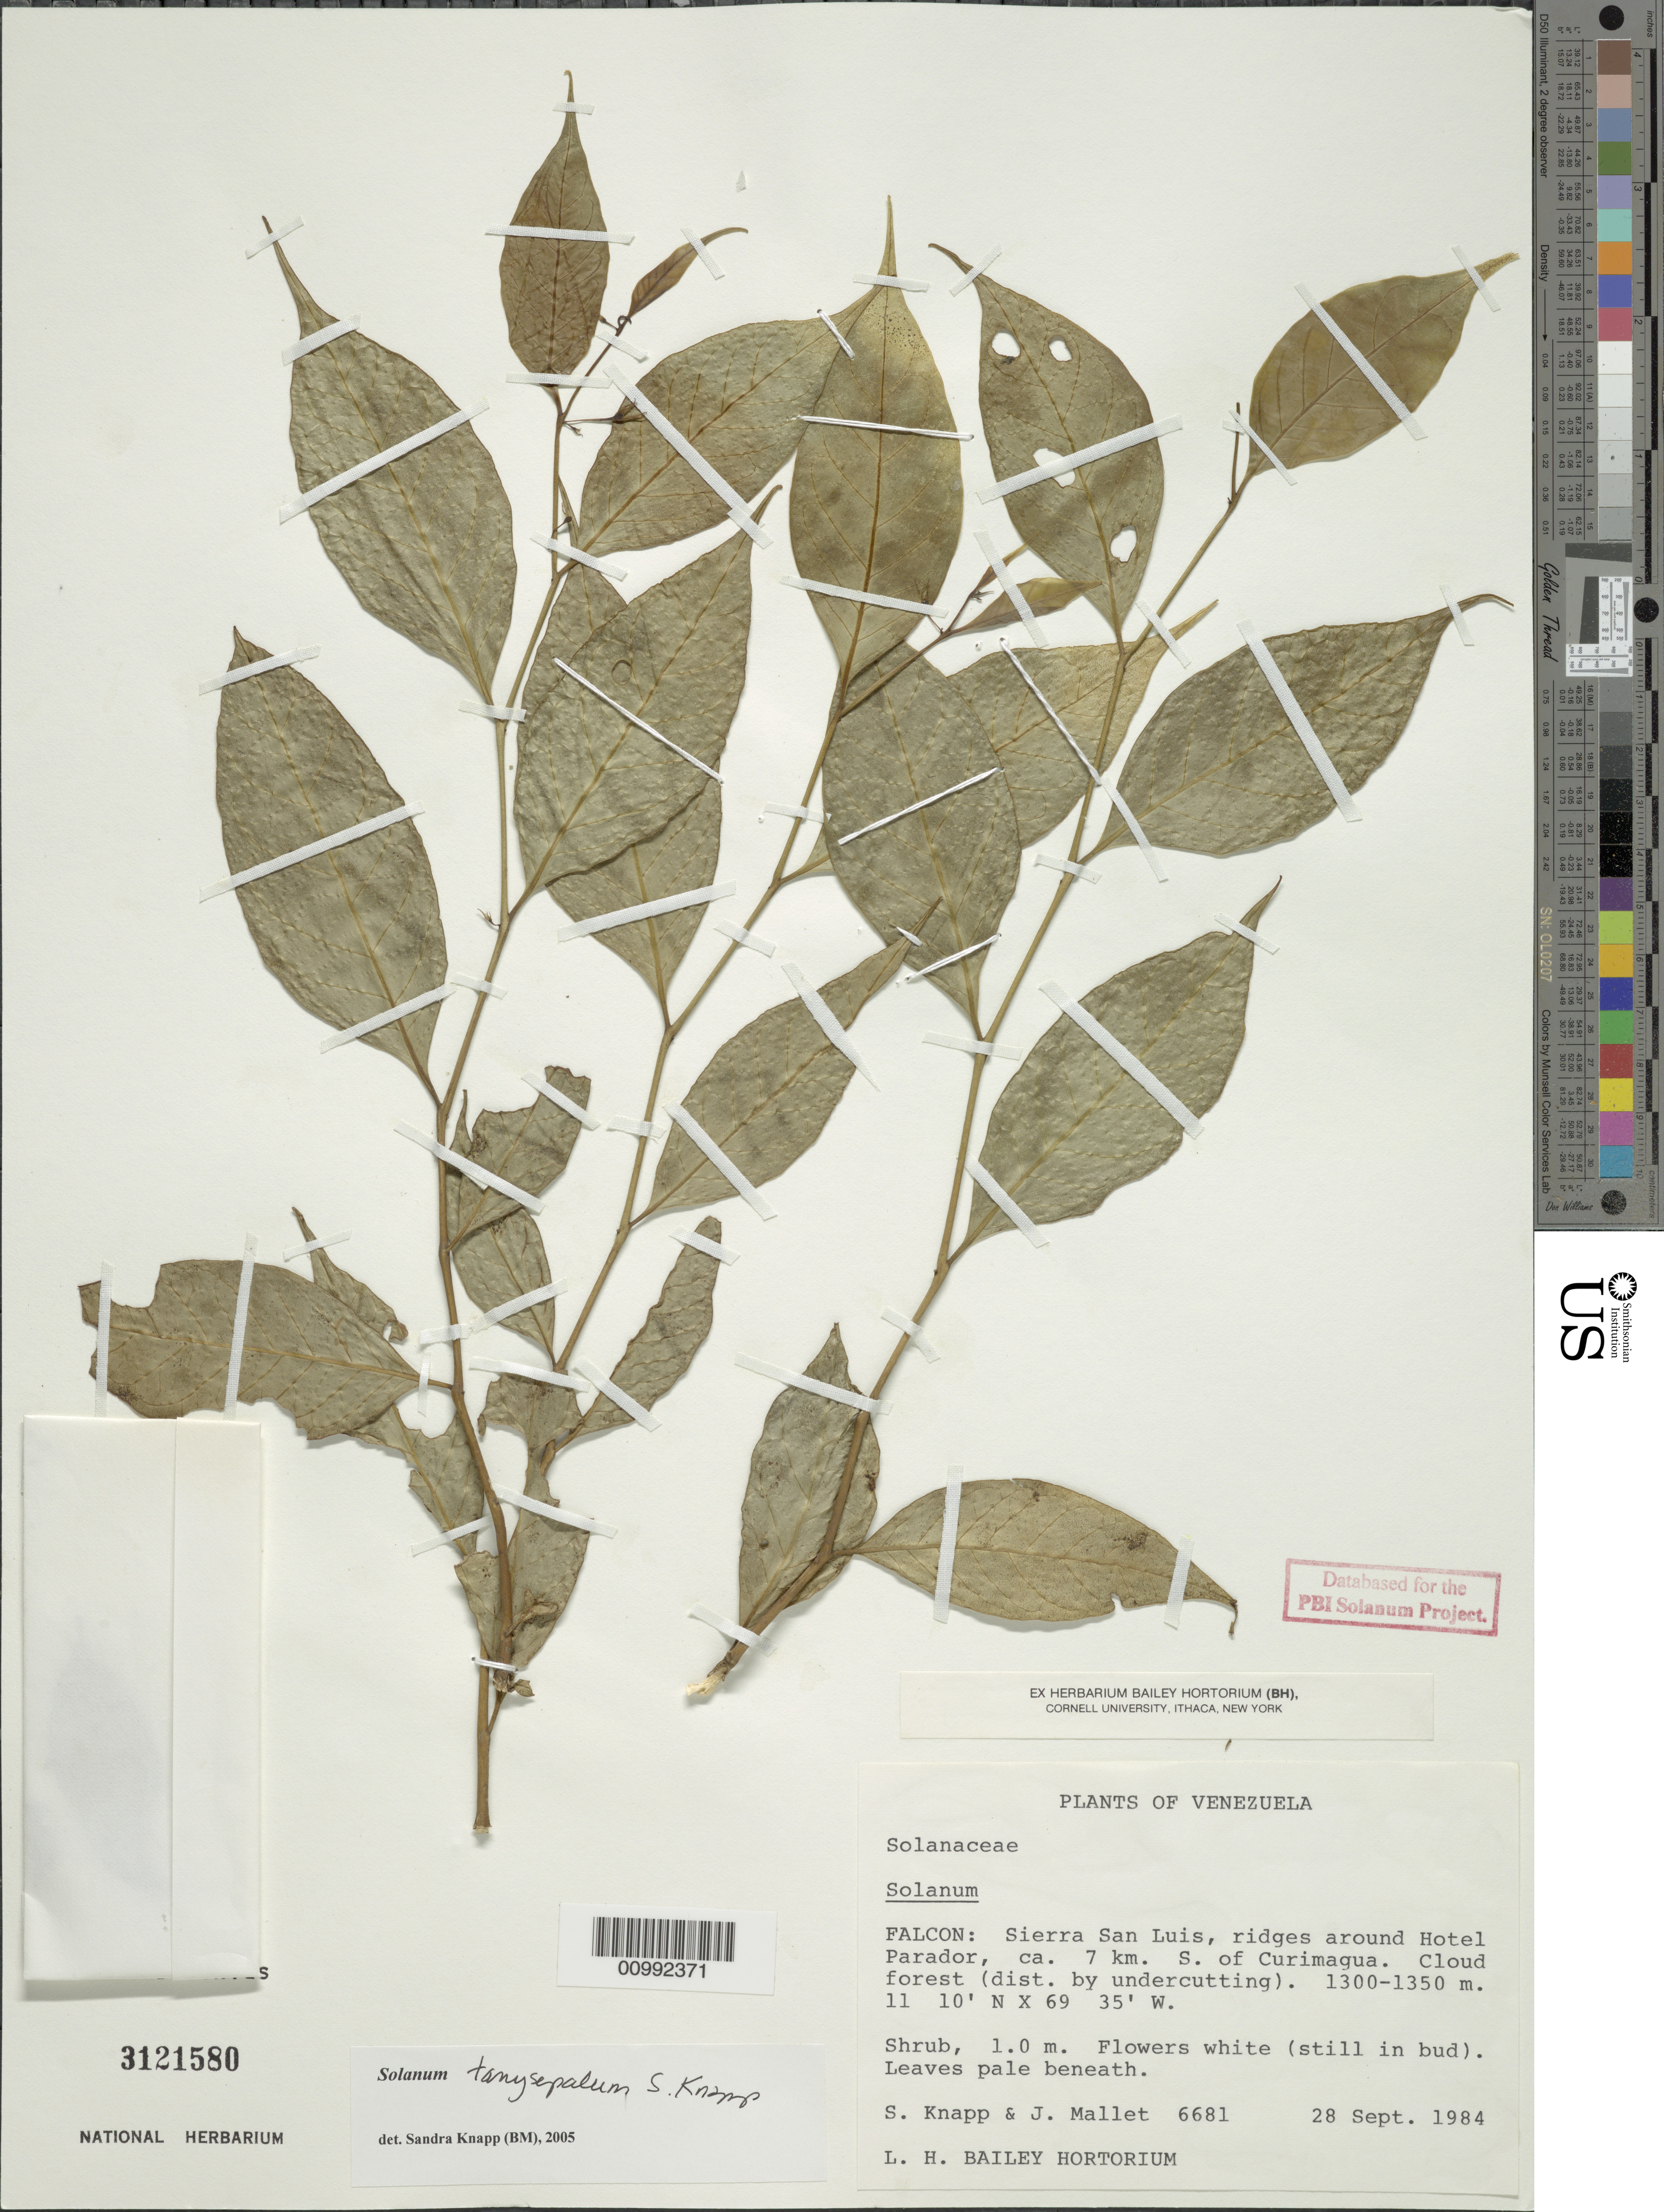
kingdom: Plantae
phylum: Tracheophyta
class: Magnoliopsida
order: Solanales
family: Solanaceae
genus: Solanum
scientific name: Solanum tanysepalum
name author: S. Knapp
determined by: Knapp, S. D.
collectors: S. Knapp & J. Mallet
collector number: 6681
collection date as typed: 28 Sep 1984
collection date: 1984-09-28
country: Venezuela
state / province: Falcón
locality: Sierra San Luis, ridges around Hotel Parador, ca. 7 km S of Curimagua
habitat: cloud forest, disturbed by undercutting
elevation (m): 1300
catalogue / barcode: US 3121580